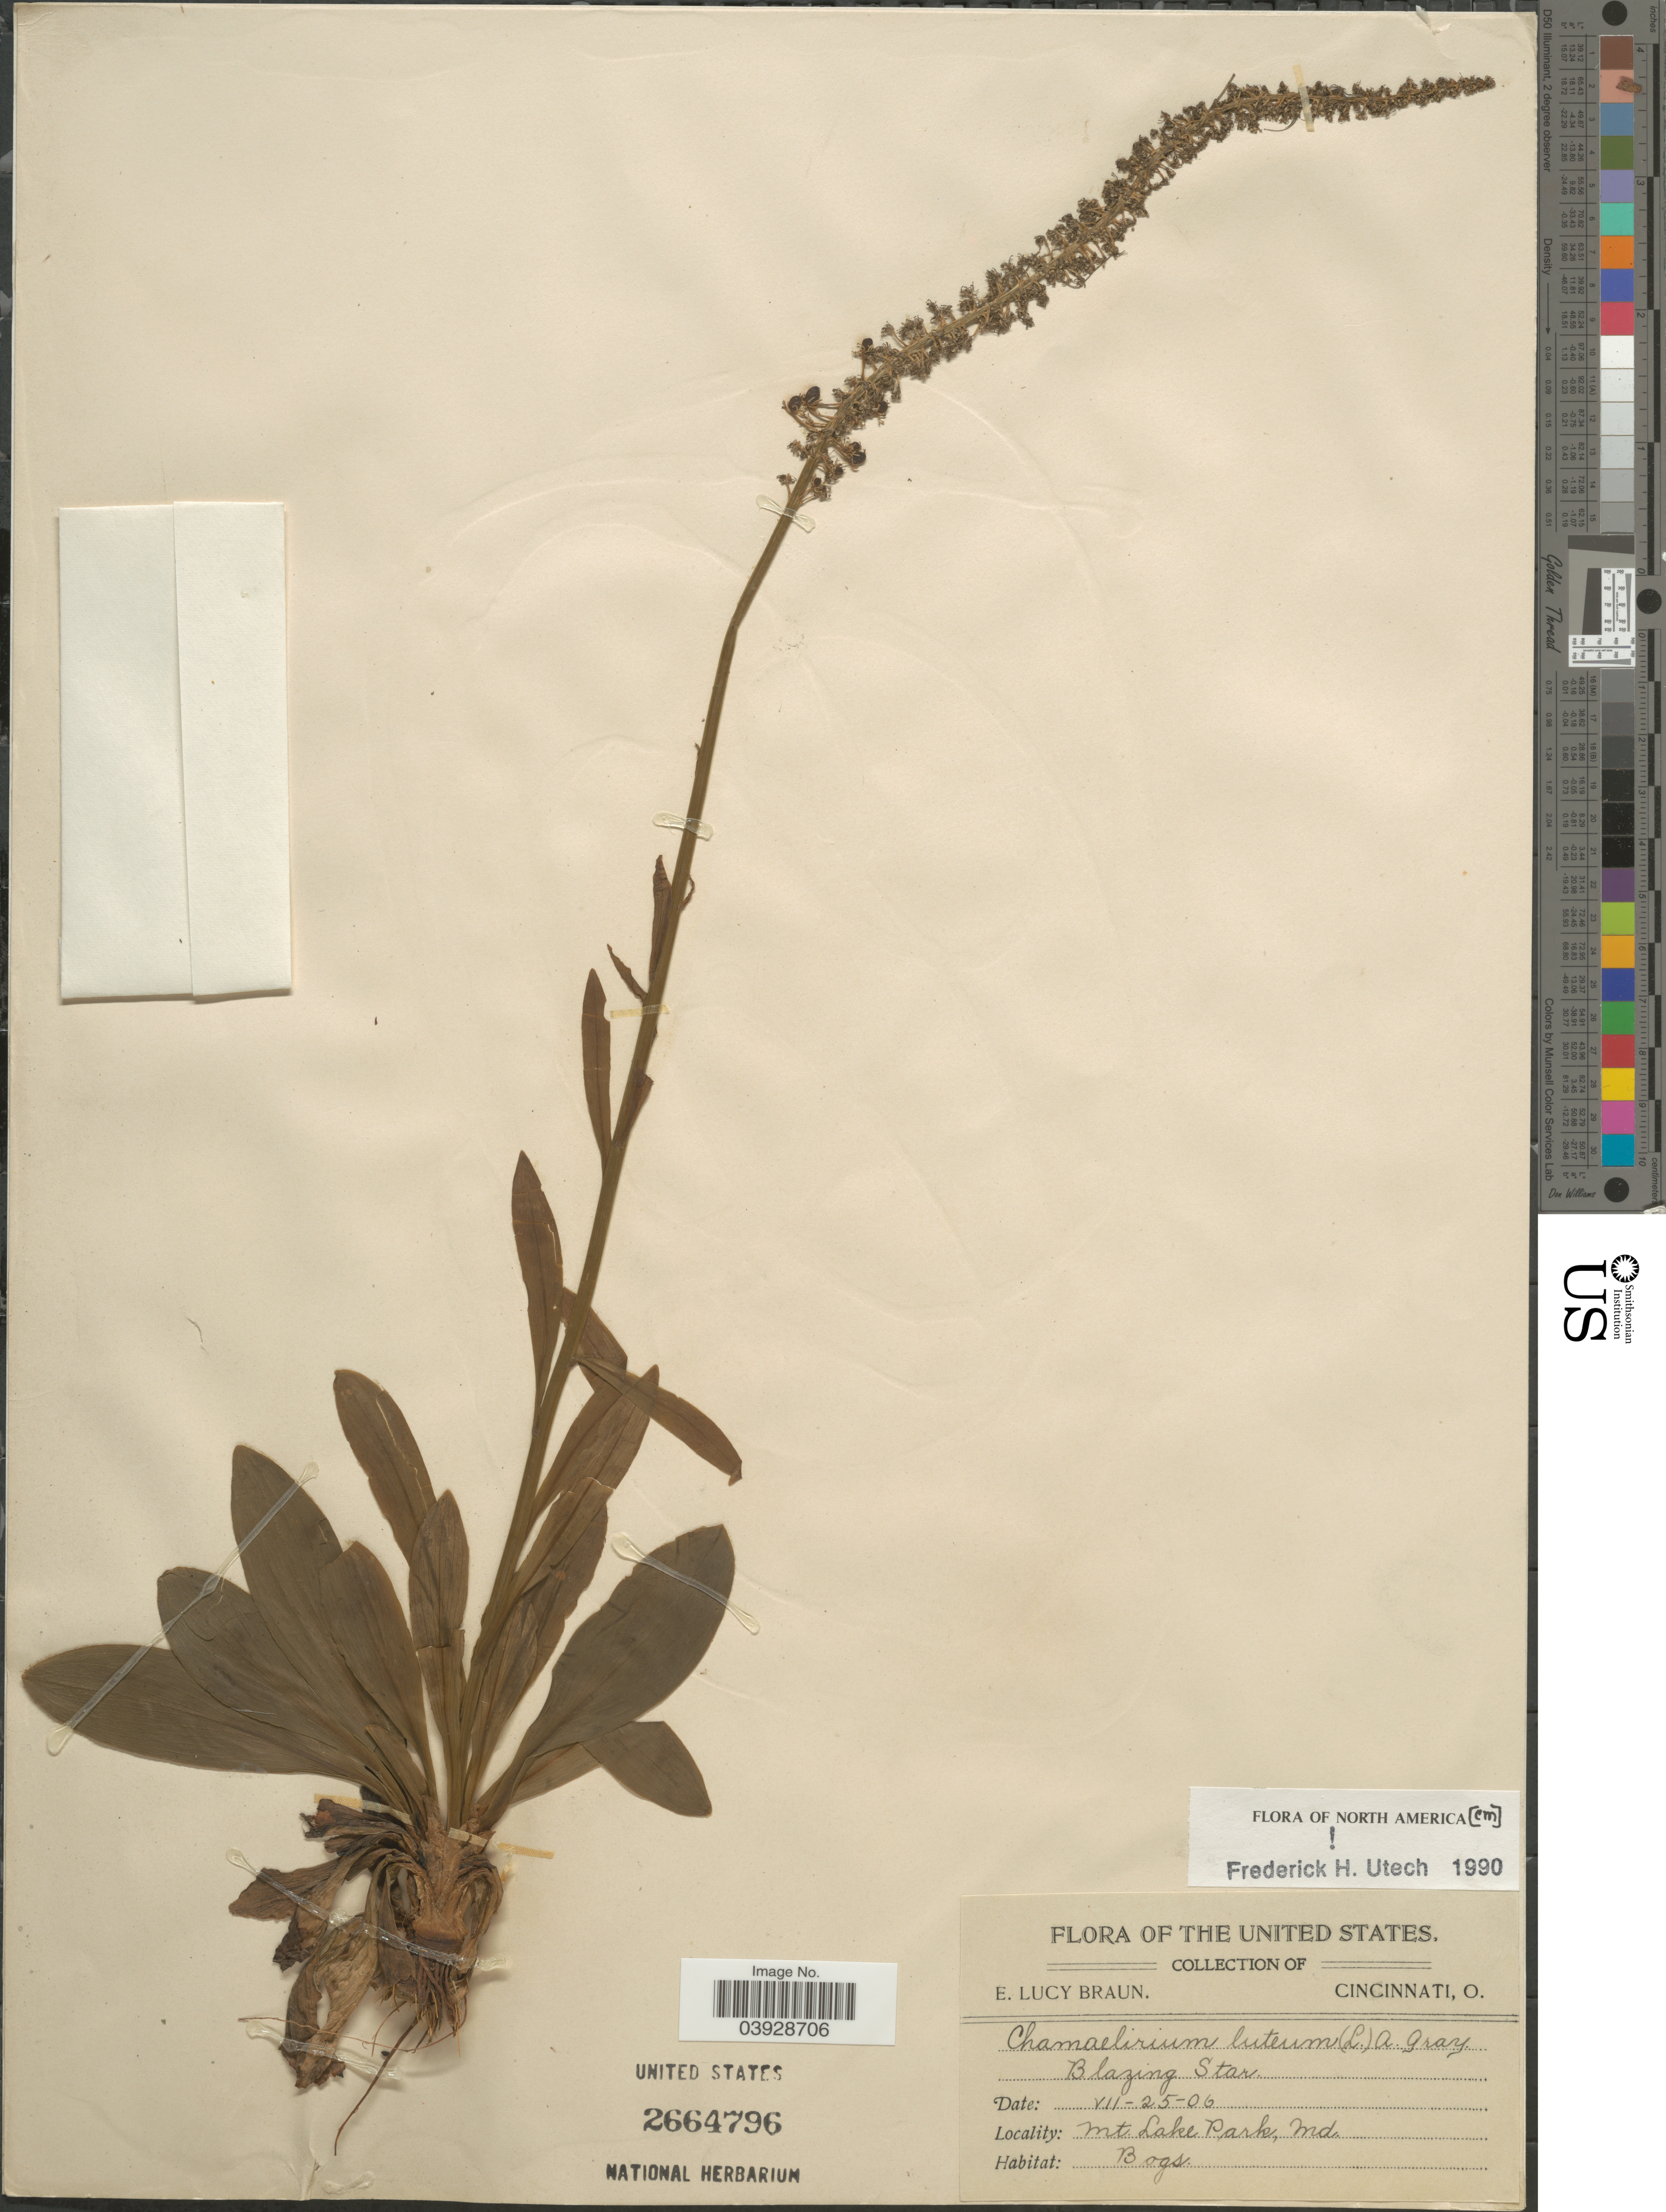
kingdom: Plantae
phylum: Tracheophyta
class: Liliopsida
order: Liliales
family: Melanthiaceae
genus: Chamaelirium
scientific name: Chamaelirium luteum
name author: (L.) A. Gray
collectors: E. L. Braun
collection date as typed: Transcribed d/m/y: 25/7/6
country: United States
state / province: Maryland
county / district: Garrett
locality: Mt Lake Park.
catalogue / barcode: US 2664796